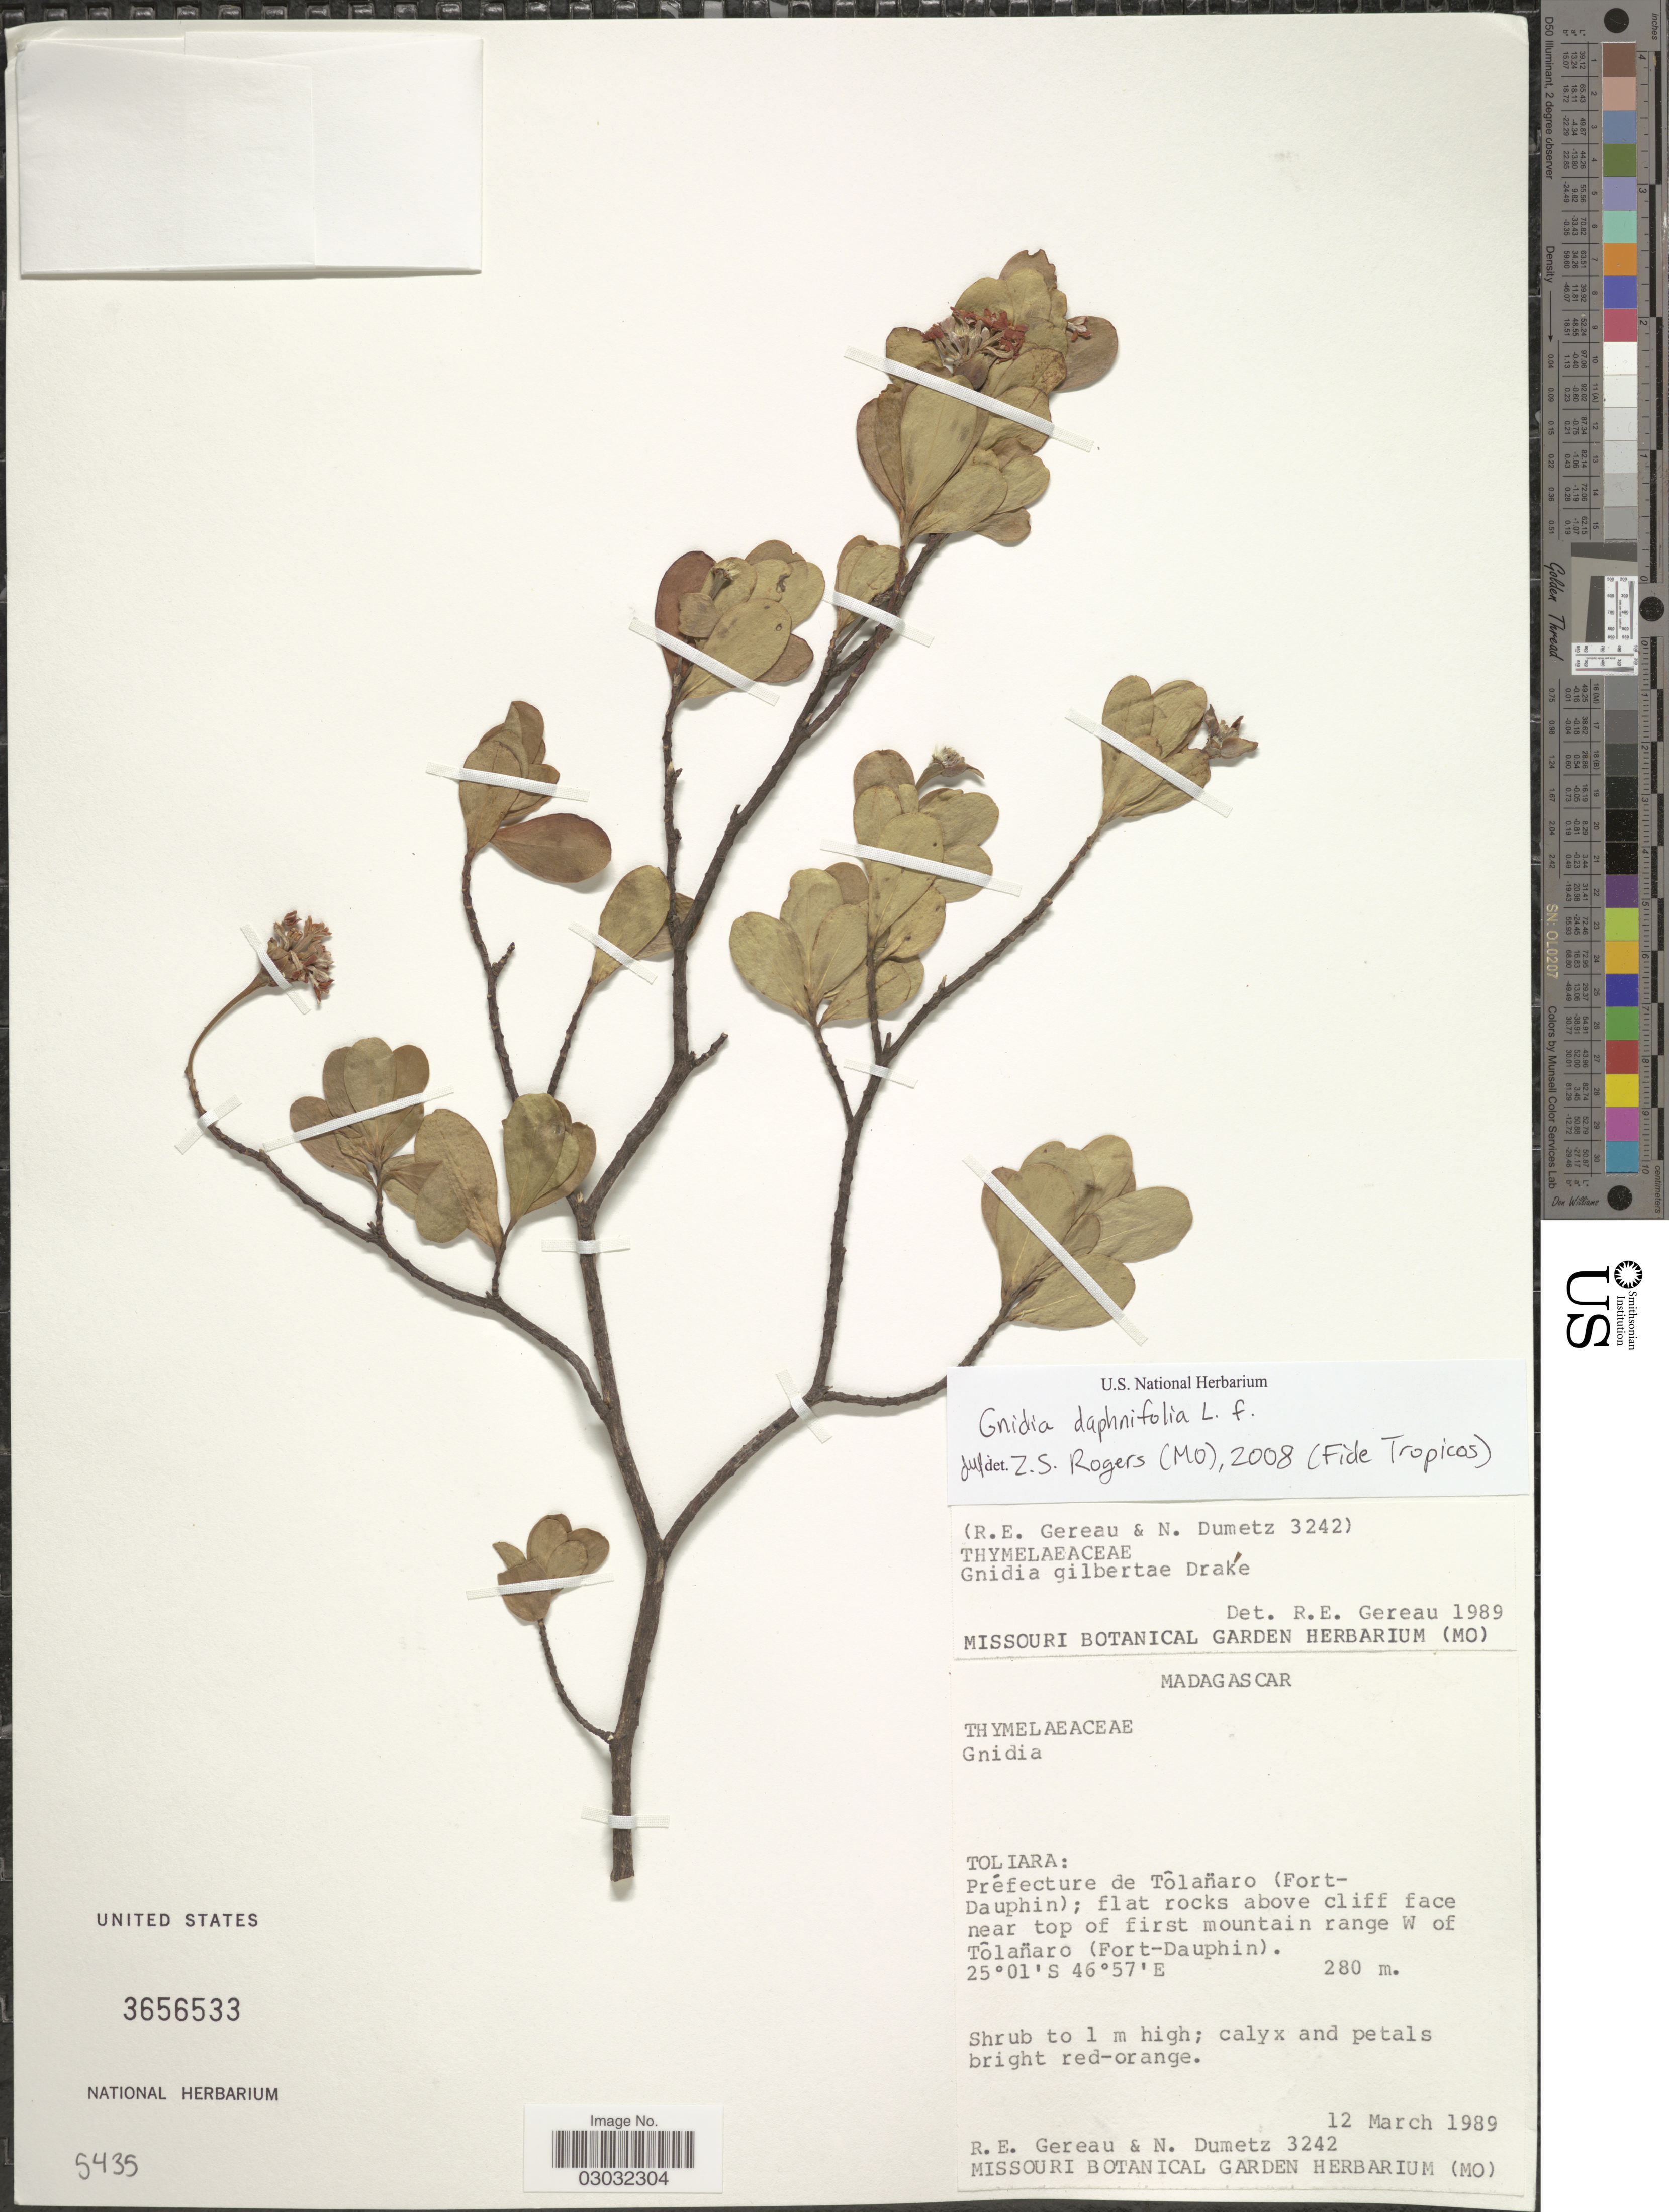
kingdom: Plantae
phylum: Tracheophyta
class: Magnoliopsida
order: Malvales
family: Thymelaeaceae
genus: Lasiosiphon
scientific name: Lasiosiphon daphnifolius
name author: (L. f.) Boatwr. & J.C. Manning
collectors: R. Gereau & N. Dumetz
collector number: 3242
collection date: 1989-03-12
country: Madagascar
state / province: Anosy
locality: Préfecture de Tôlanaro (Fort-Dauphin); flat rocks above cliff face near top of first mountain range W of Tôlanaro (Fort-Dauphin).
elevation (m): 280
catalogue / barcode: US 3656533